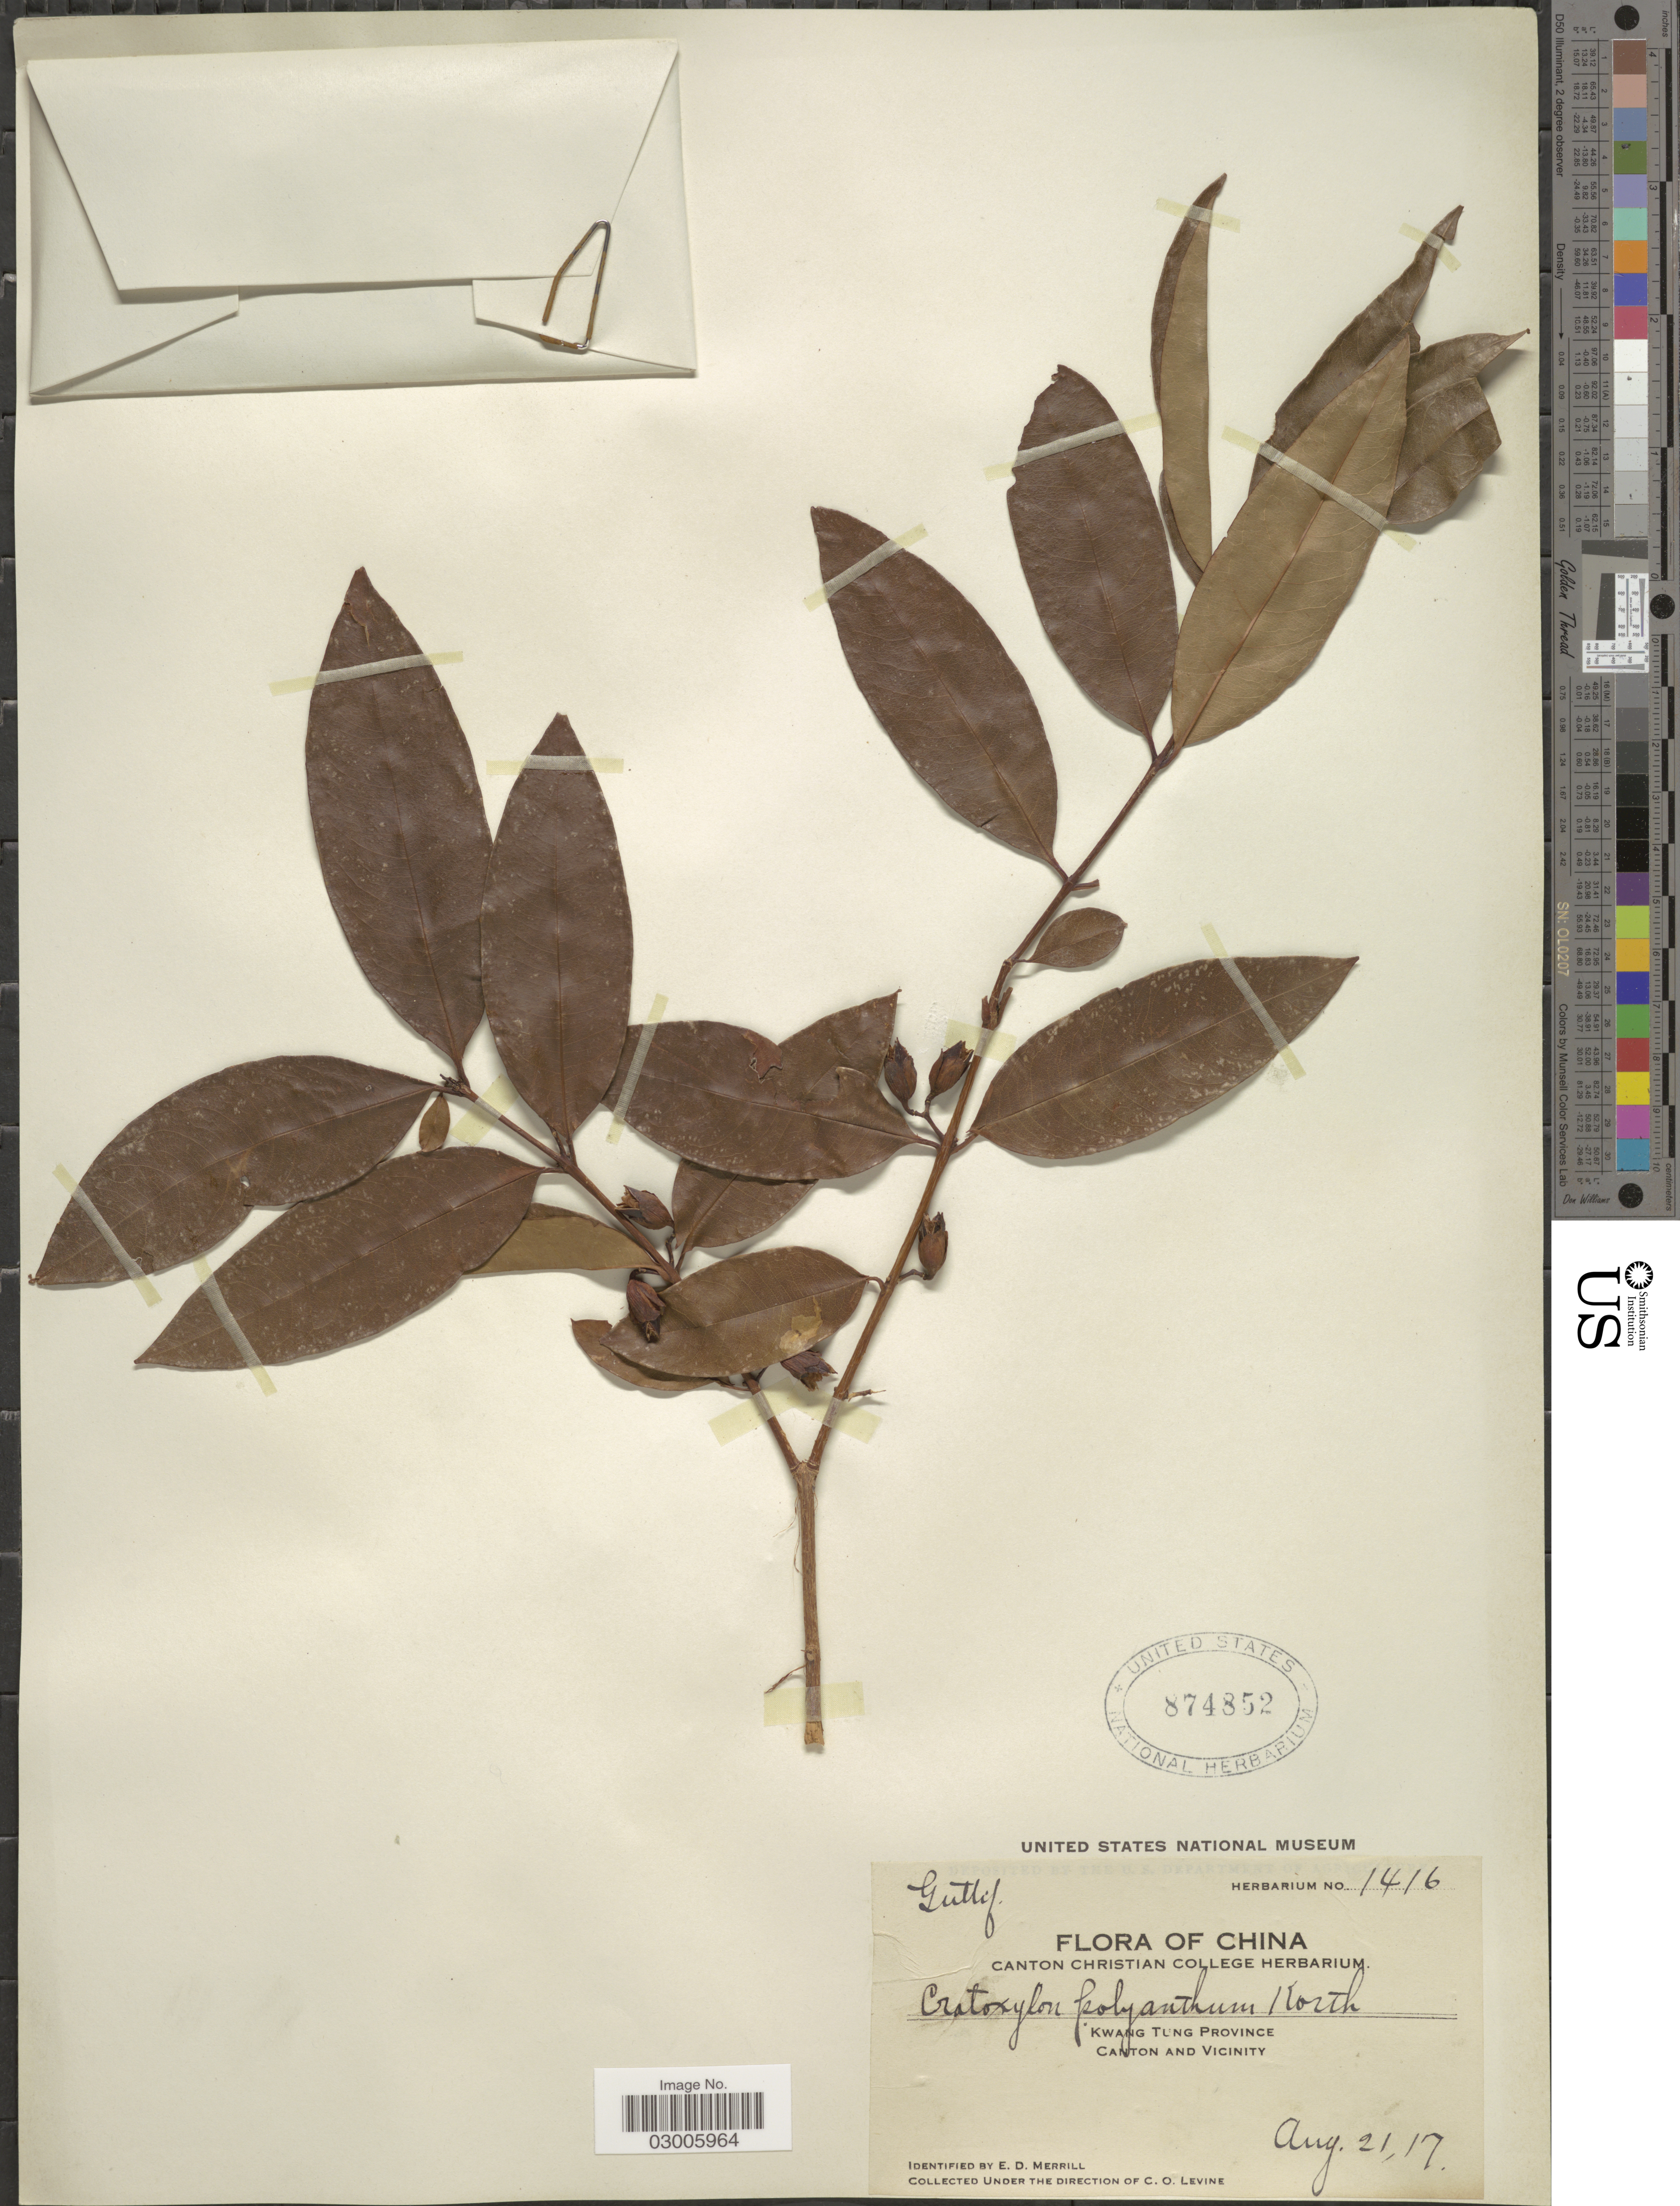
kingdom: Plantae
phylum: Tracheophyta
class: Magnoliopsida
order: Malpighiales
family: Hypericaceae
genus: Cratoxylum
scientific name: Cratoxylum polyanthum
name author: Korth.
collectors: C. O. Levine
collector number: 1416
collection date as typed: Transcribed d/m/y: 21/8/17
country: China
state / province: Guangdong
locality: Kwang Tung Province. Canton and Vicinity.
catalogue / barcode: US 874852